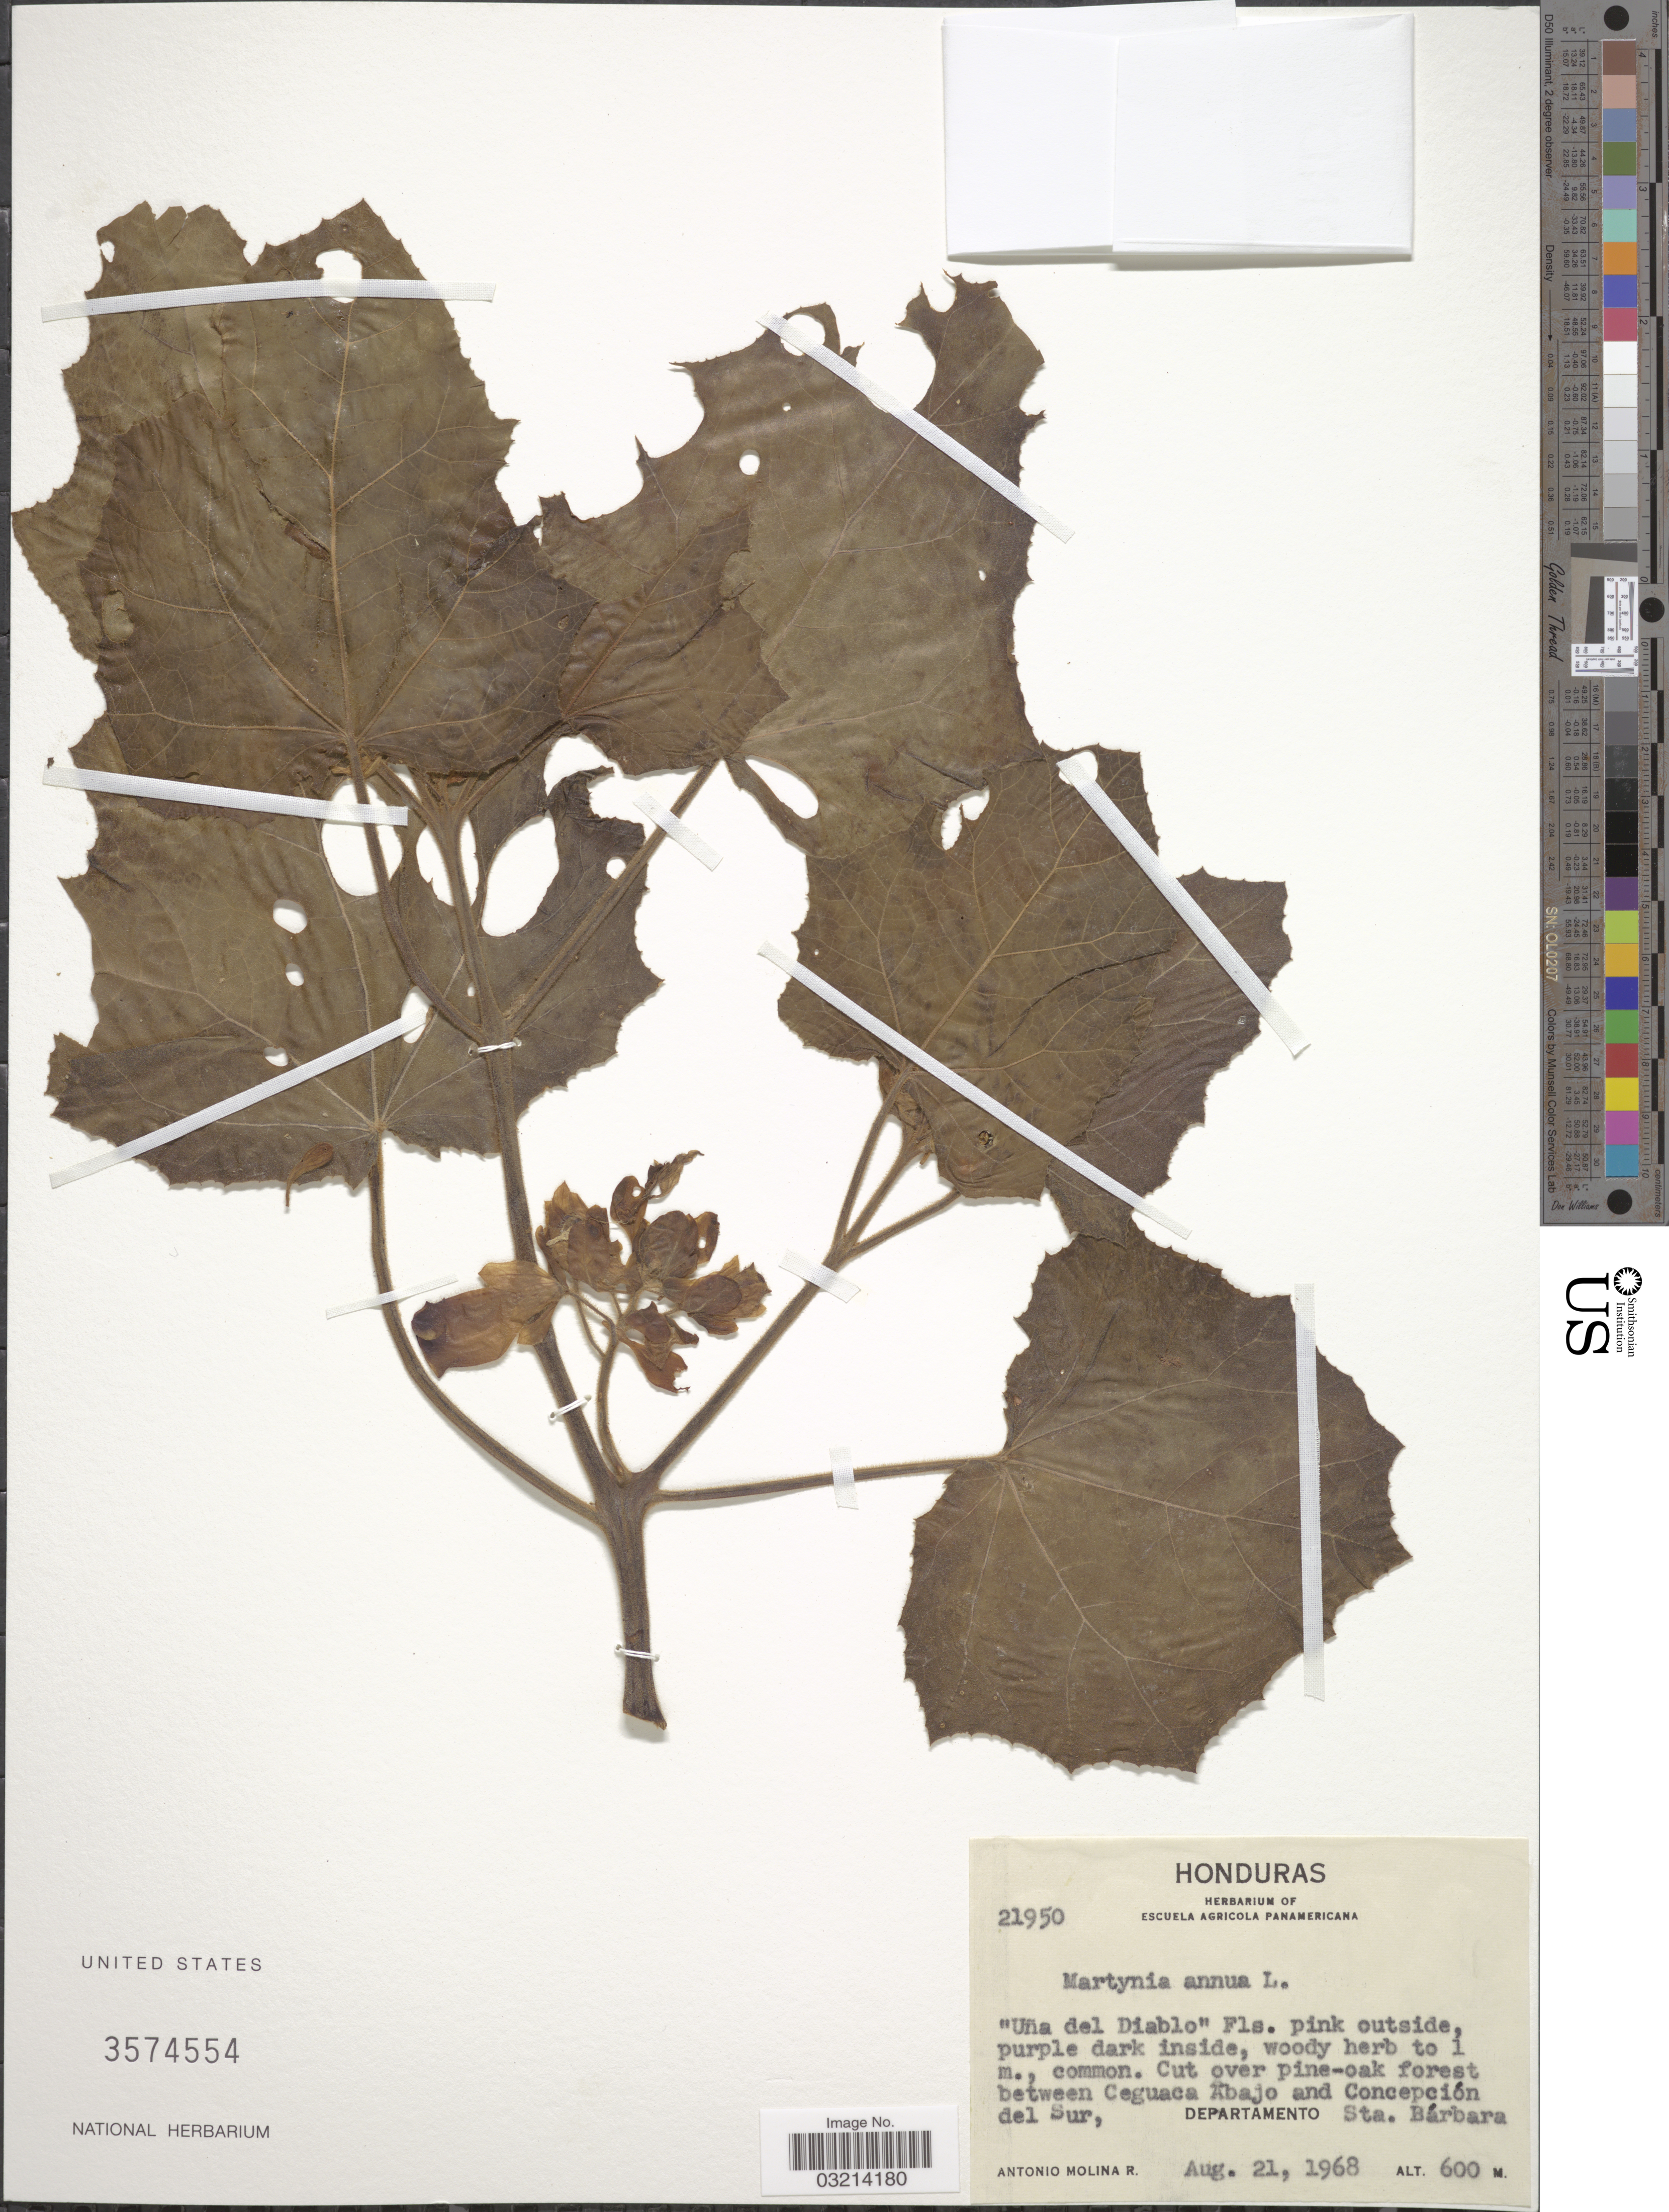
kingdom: Plantae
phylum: Tracheophyta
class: Magnoliopsida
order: Lamiales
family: Martyniaceae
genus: Martynia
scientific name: Martynia annua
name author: L.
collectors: A. Molina R.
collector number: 21950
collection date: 1968-08-21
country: Honduras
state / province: Santa Bárbara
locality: Between Ceguaca Abajo and Concepción del Sur. Departamento Sta. Bárbara.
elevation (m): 600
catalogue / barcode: US 3574554